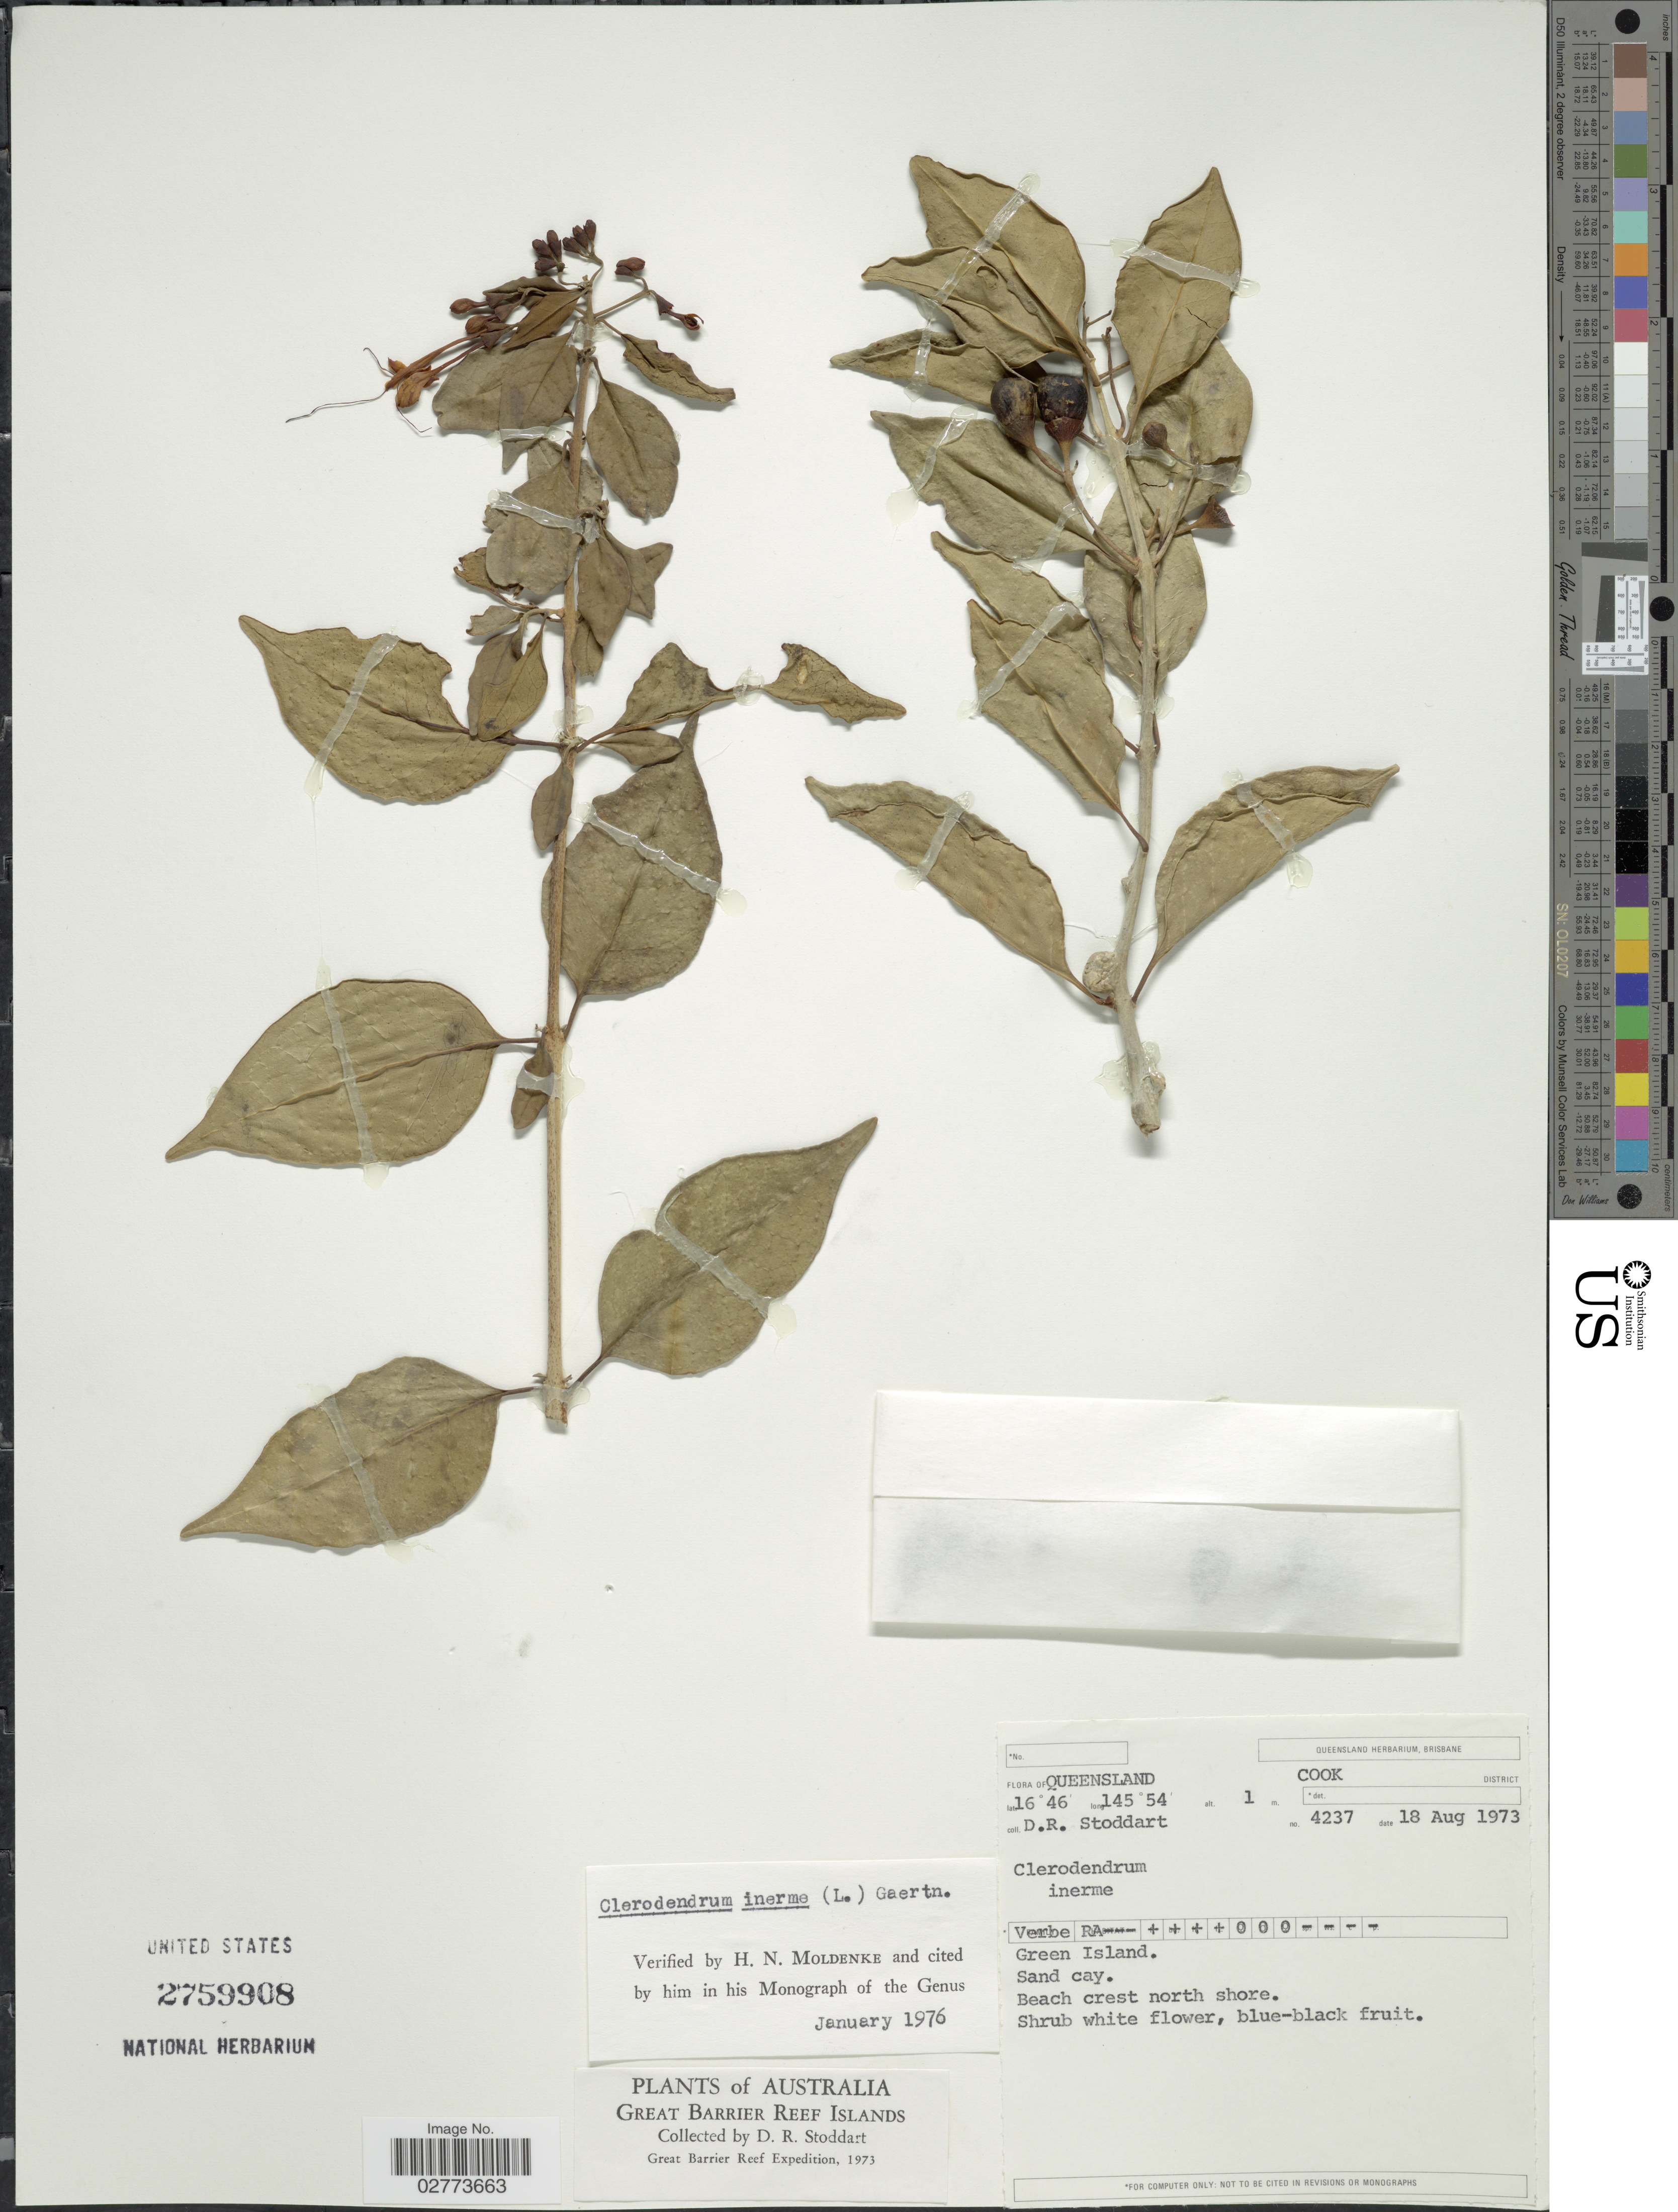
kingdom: Plantae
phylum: Tracheophyta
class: Magnoliopsida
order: Lamiales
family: Lamiaceae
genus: Clerodendrum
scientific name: Clerodendrum inerme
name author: (L.) Gaertn.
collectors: D. R. Stoddart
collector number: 4237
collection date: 1973-08-18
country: Australia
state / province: Queensland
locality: Cook District, Green Island, Great Barrier Reef Islands.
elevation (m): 1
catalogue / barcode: US 2759908